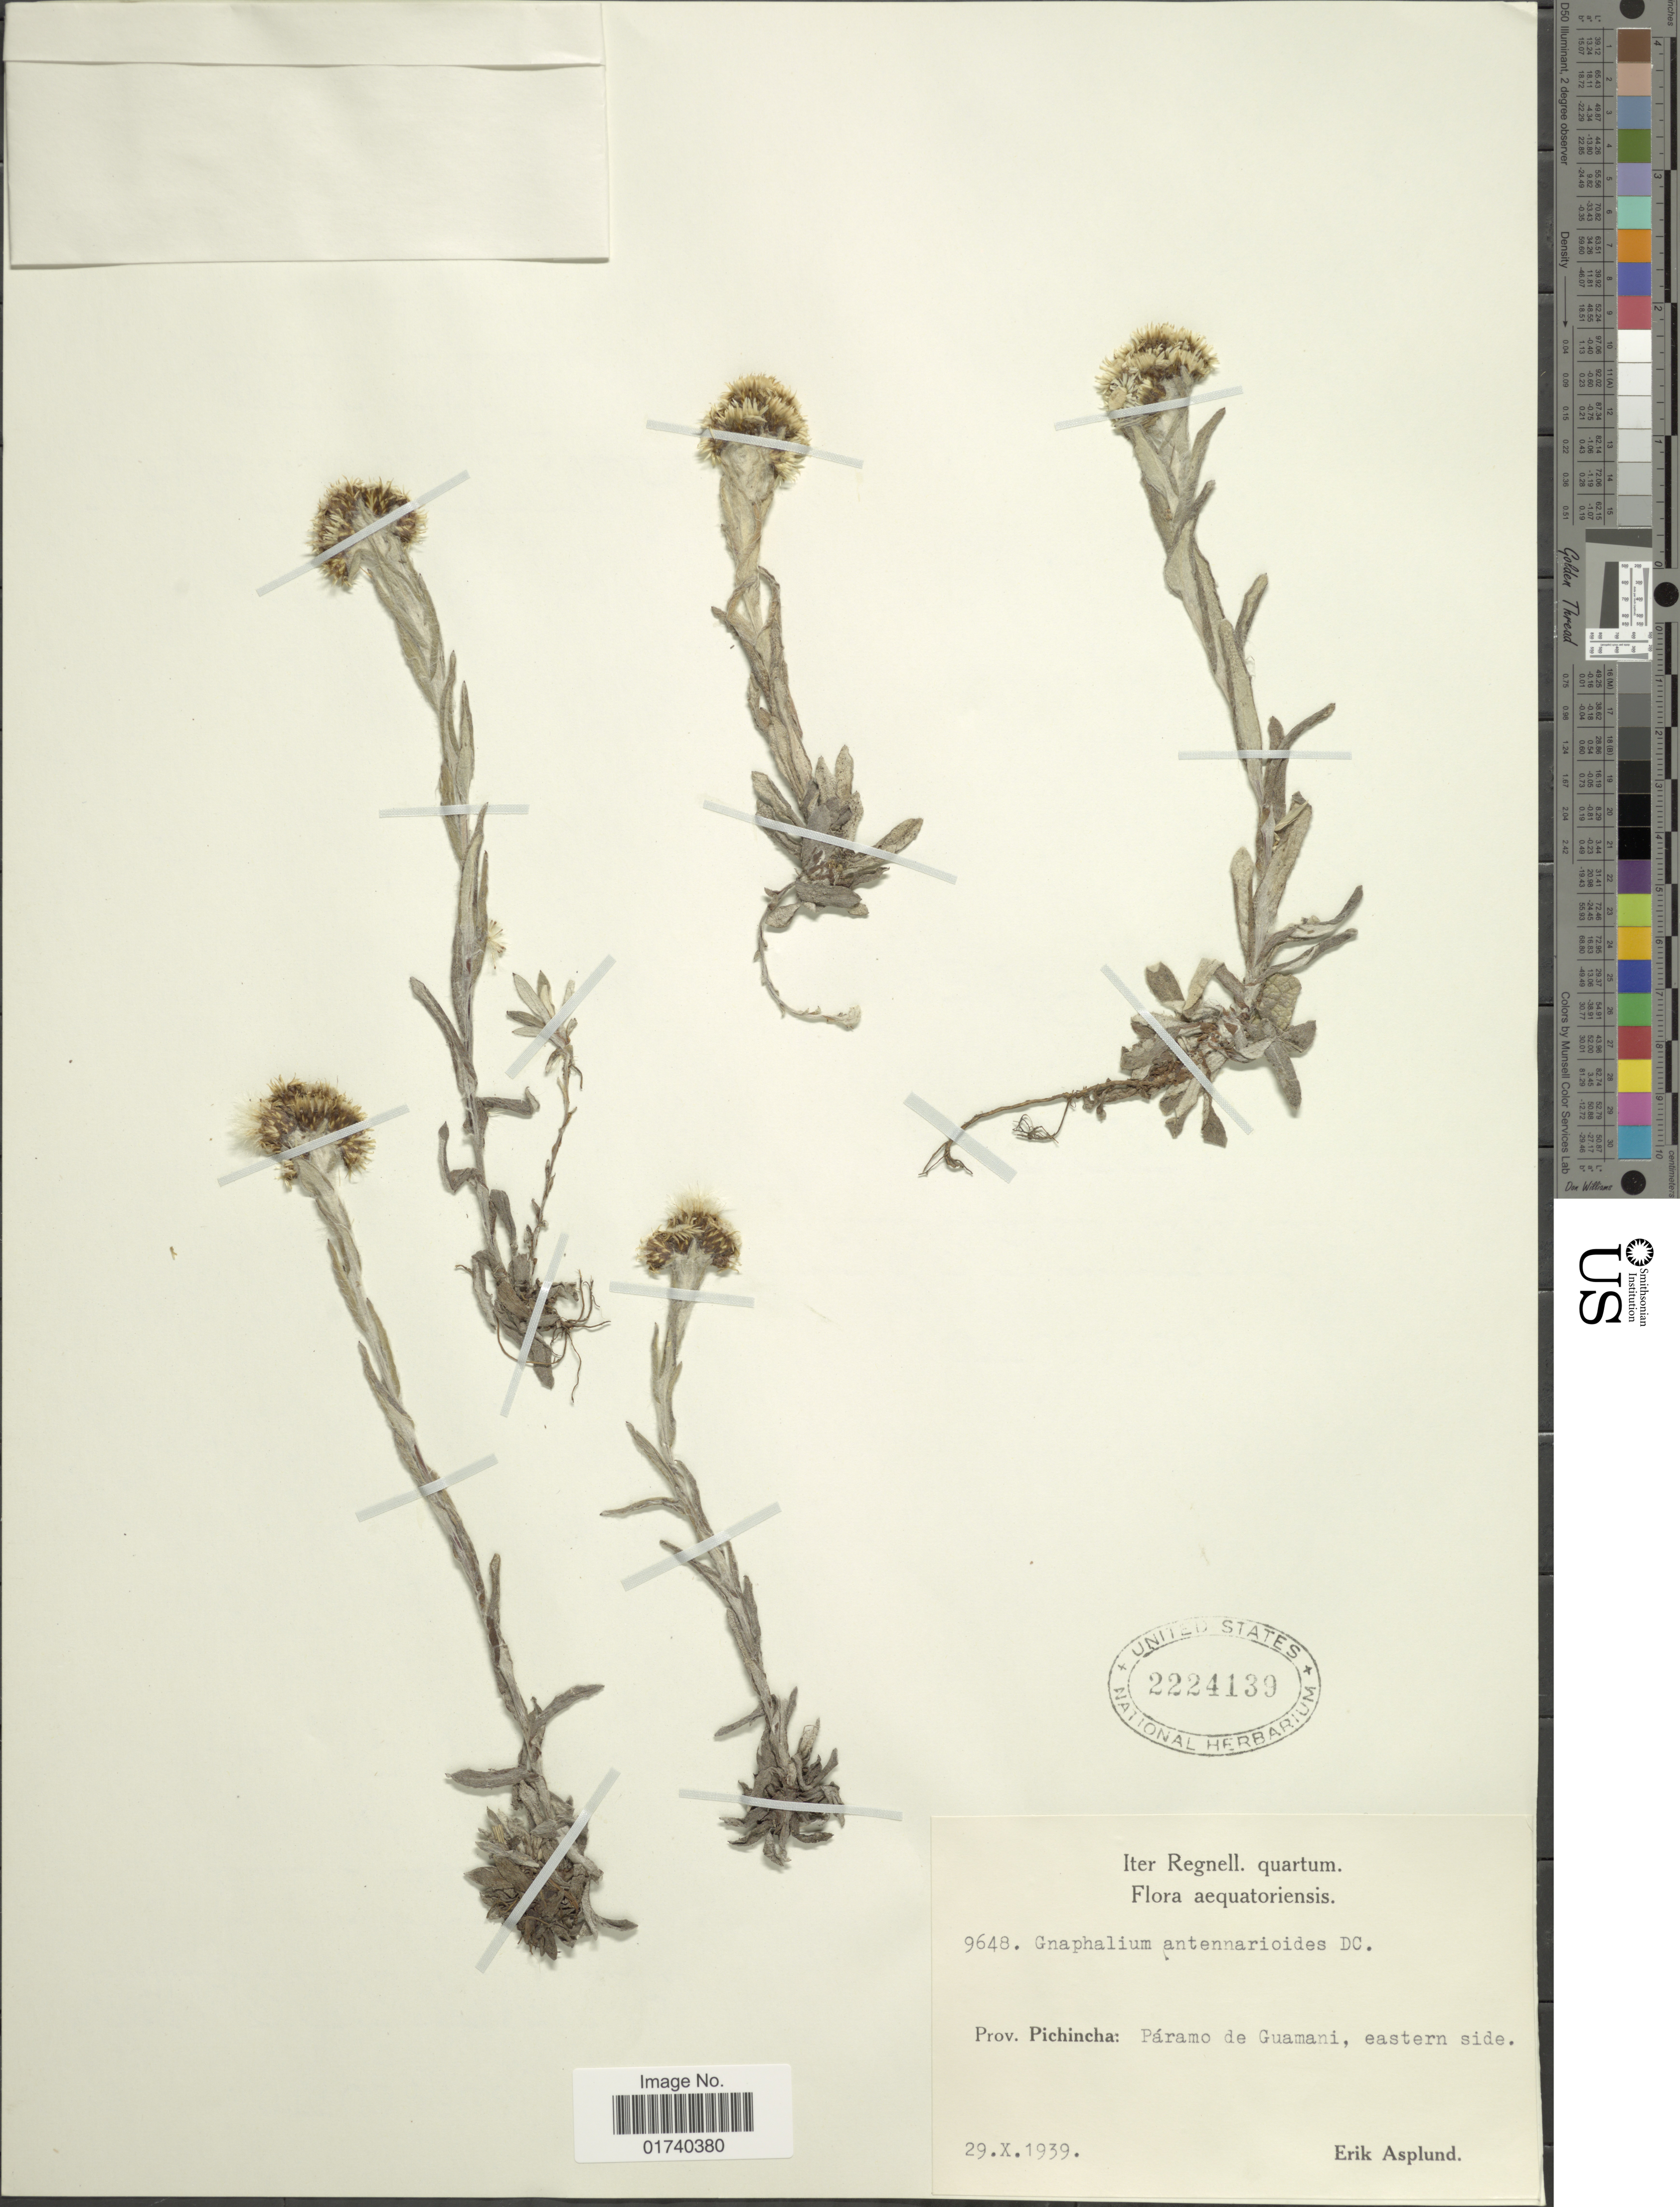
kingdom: Plantae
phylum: Tracheophyta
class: Magnoliopsida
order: Asterales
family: Asteraceae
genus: Chryselium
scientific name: Chryselium gnaphalioides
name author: (Kunth) Urtubey & S.E. Freire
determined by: Nesom, Guy L.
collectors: E. Asplund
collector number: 9648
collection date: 1939-10-29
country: Ecuador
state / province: Pichincha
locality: Prov. Pichincha, Paramo de Guamani, Eastern side.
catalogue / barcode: US 2224139